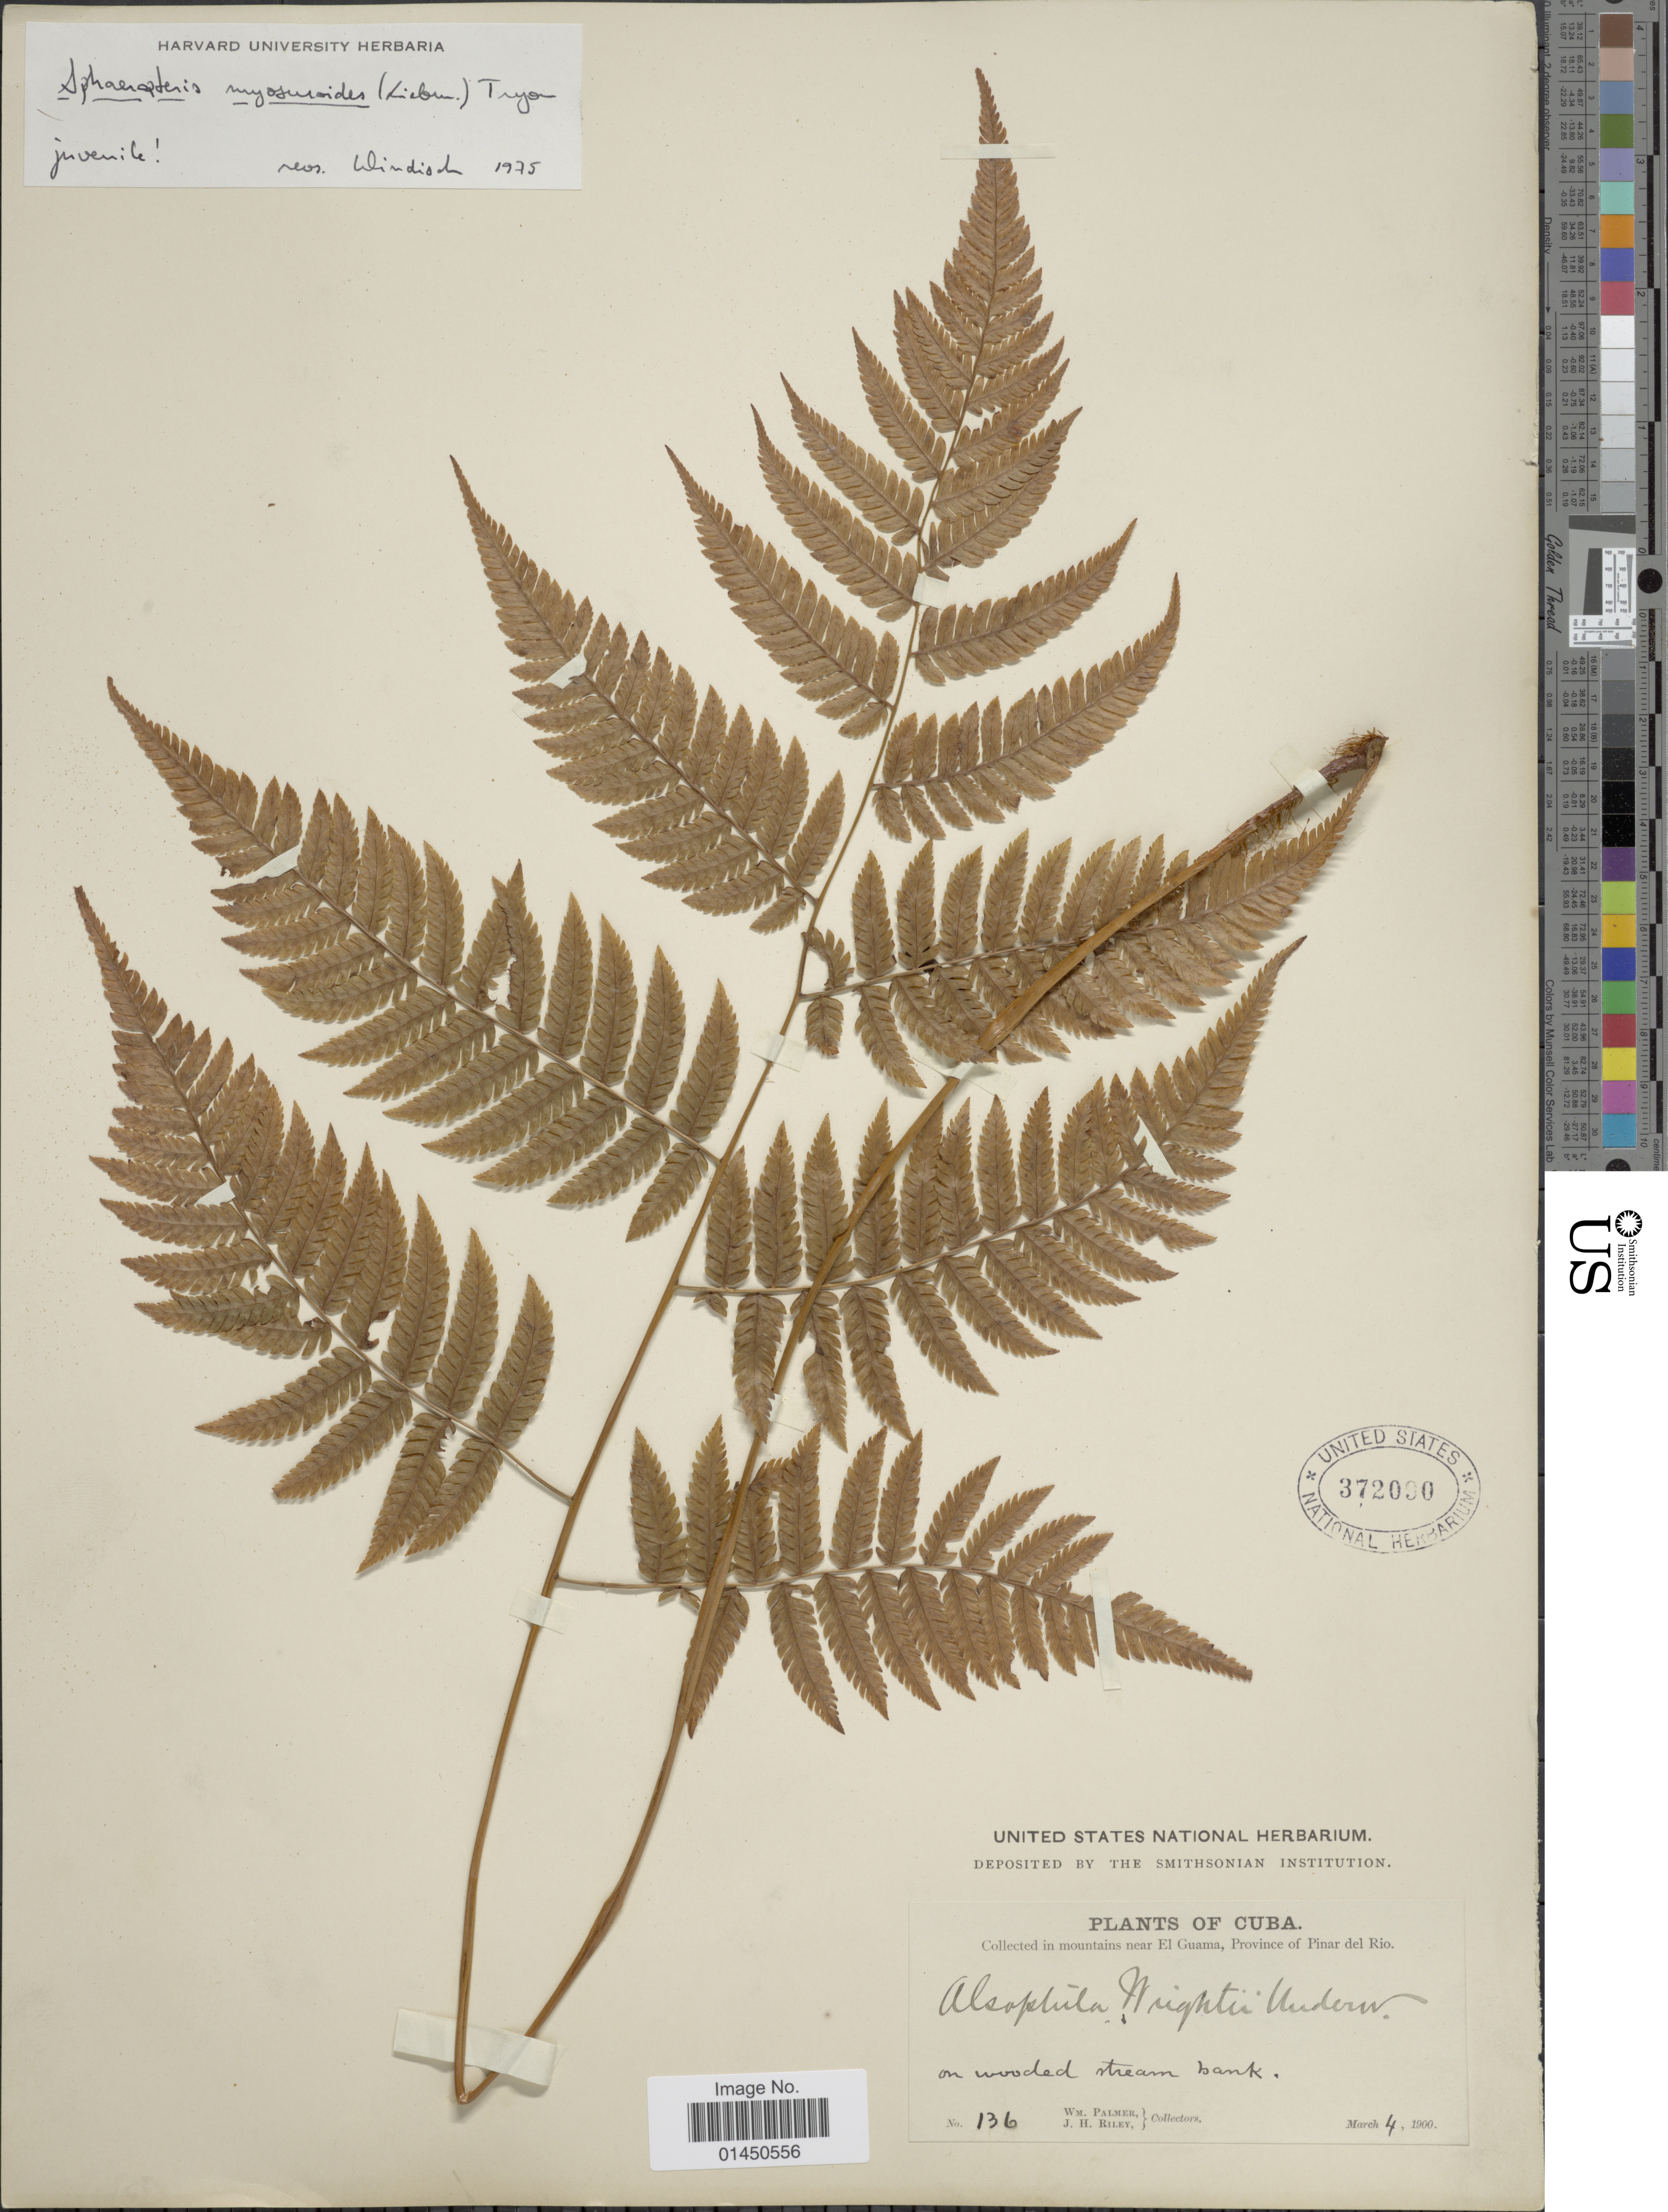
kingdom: Plantae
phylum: Tracheophyta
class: Polypodiopsida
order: Cyatheales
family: Cyatheaceae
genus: Cyathea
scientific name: Cyathea myosuriodes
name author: (Liebm.) Domin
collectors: W. Palmer & J. H. Riley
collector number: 136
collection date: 1900-03-04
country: Cuba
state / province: Pinar del Río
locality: In mountains near El Guama, on wooded stream bank.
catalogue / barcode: US 372090